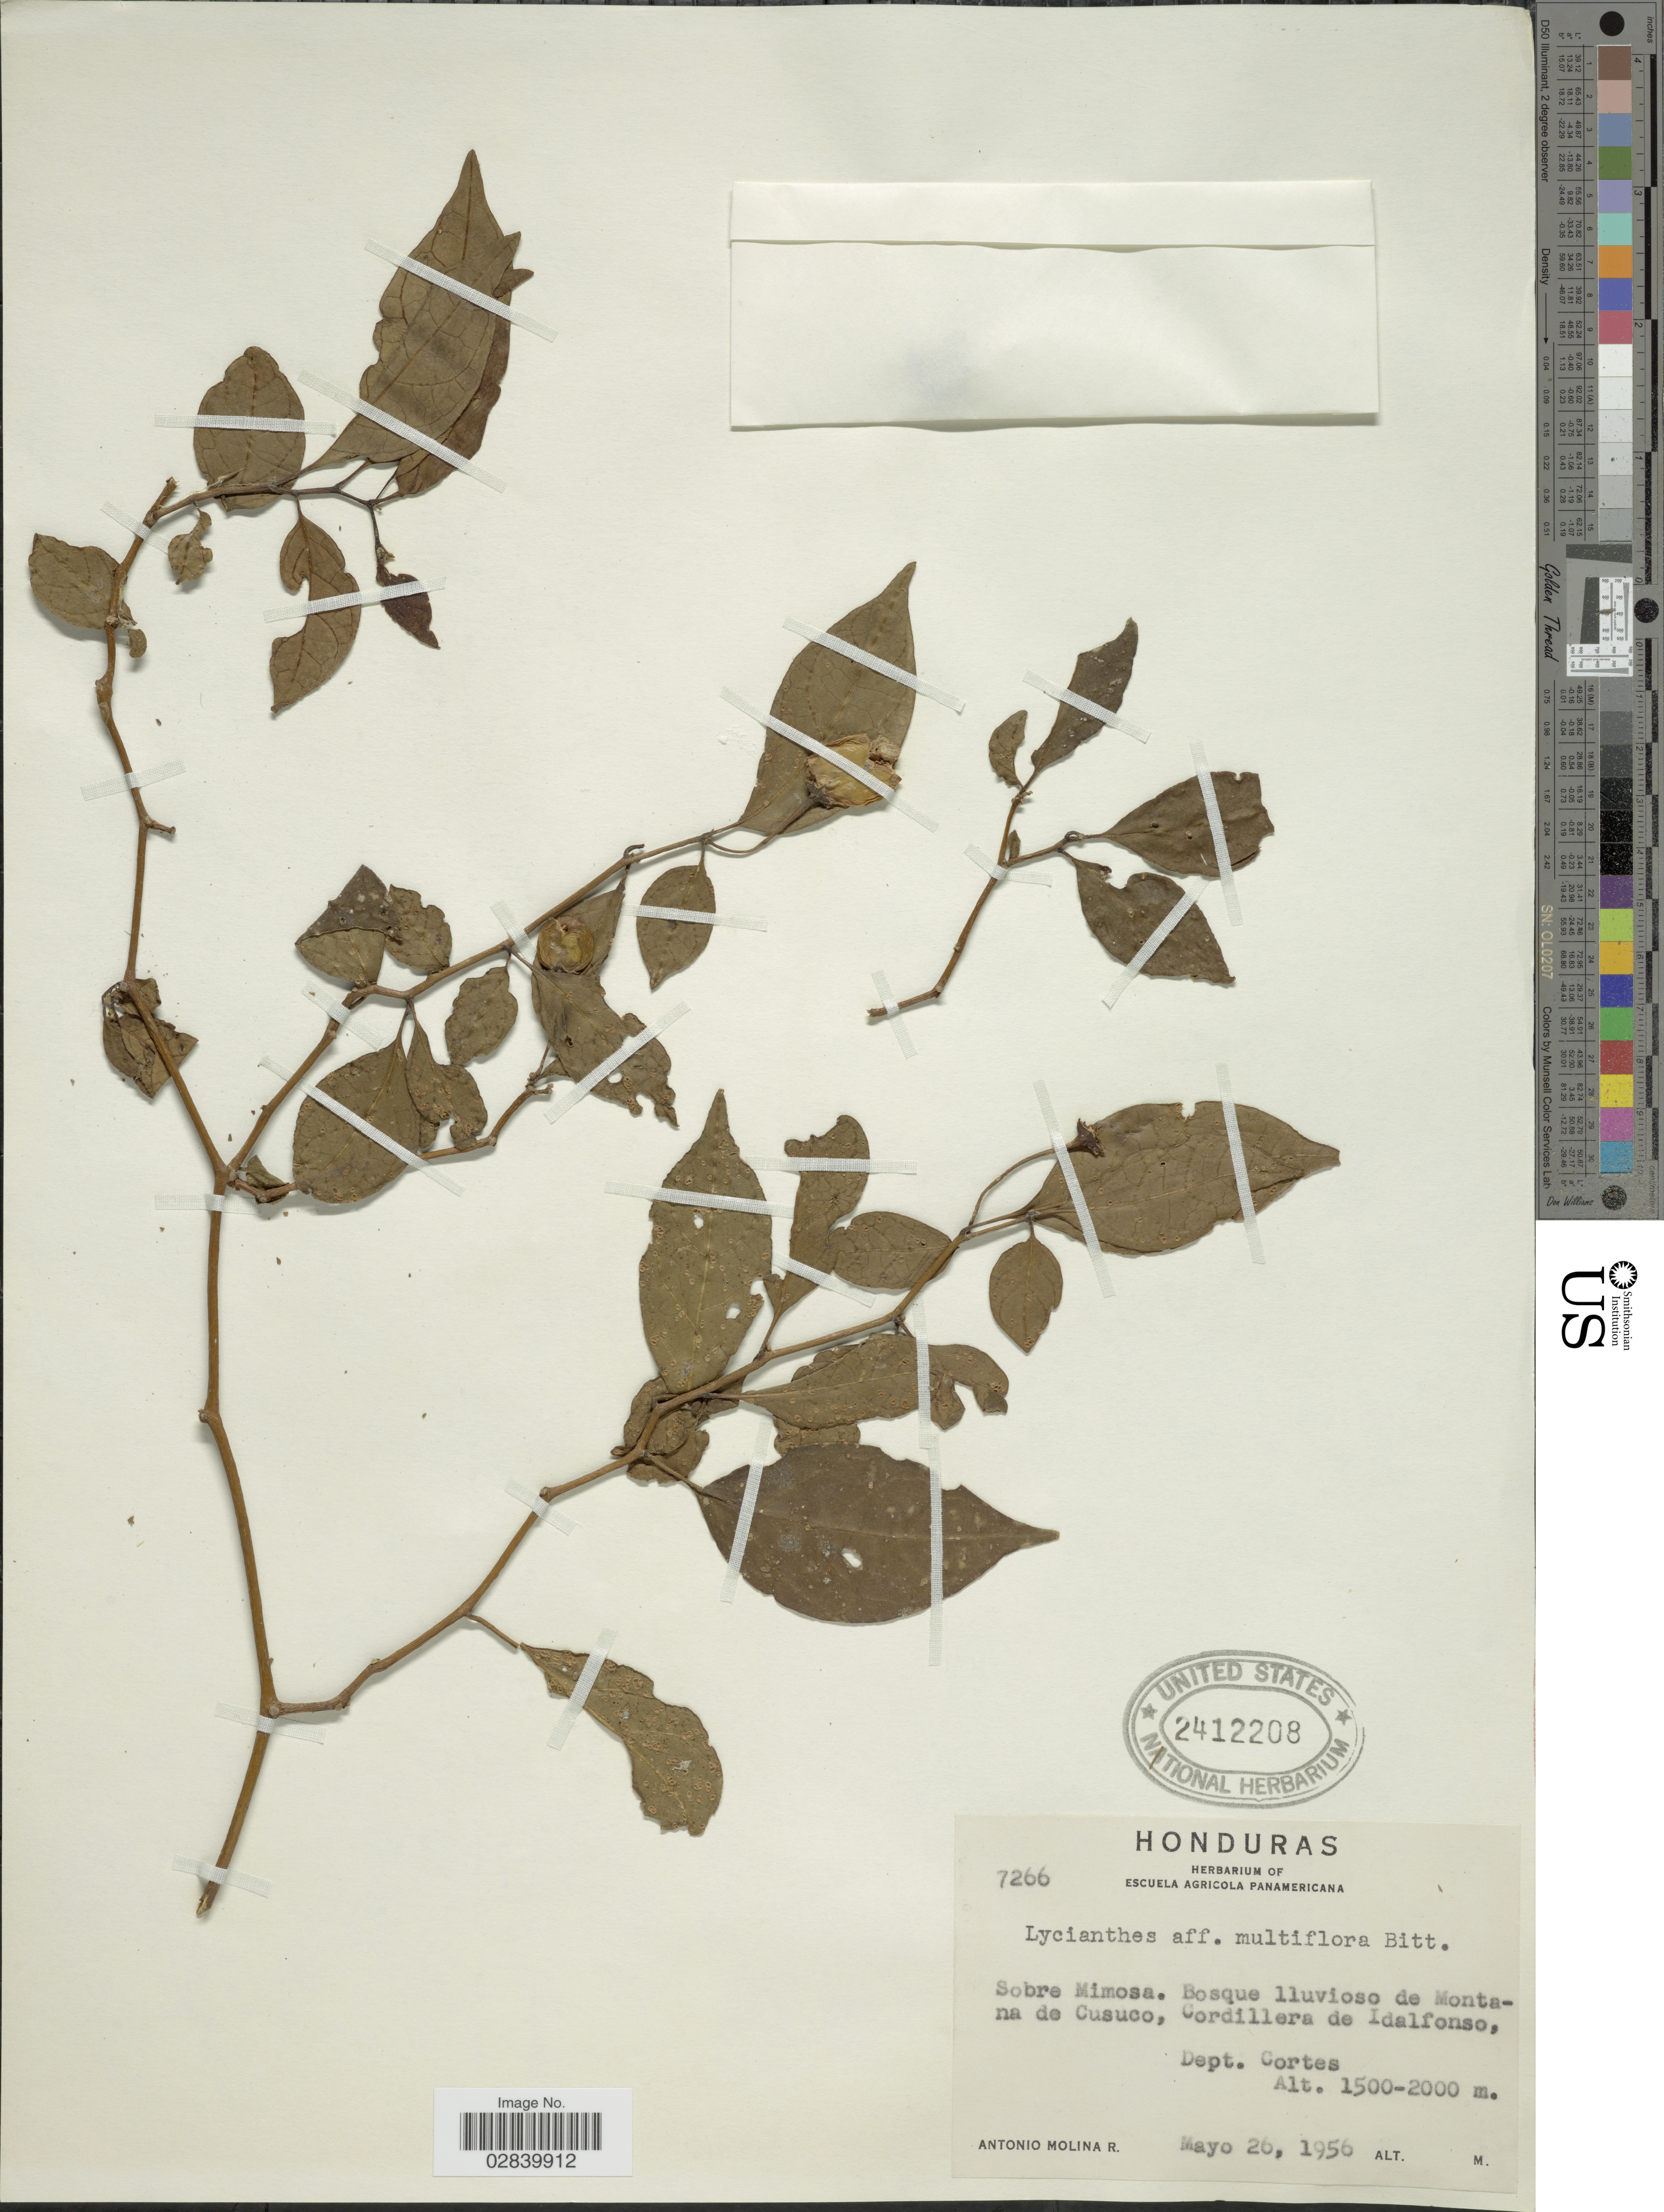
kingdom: Plantae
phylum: Tracheophyta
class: Magnoliopsida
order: Solanales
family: Solanaceae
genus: Lycianthes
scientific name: Lycianthes multiflora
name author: Bitter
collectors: A. Molina R.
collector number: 7266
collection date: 1956-05-26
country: Honduras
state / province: Cortés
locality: Sobre Mimosa. Bosque lluviose de Montana de Cusuco, Cordillera de Idalfonso, Dept. Cortes.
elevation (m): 1500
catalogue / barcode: US 2412208